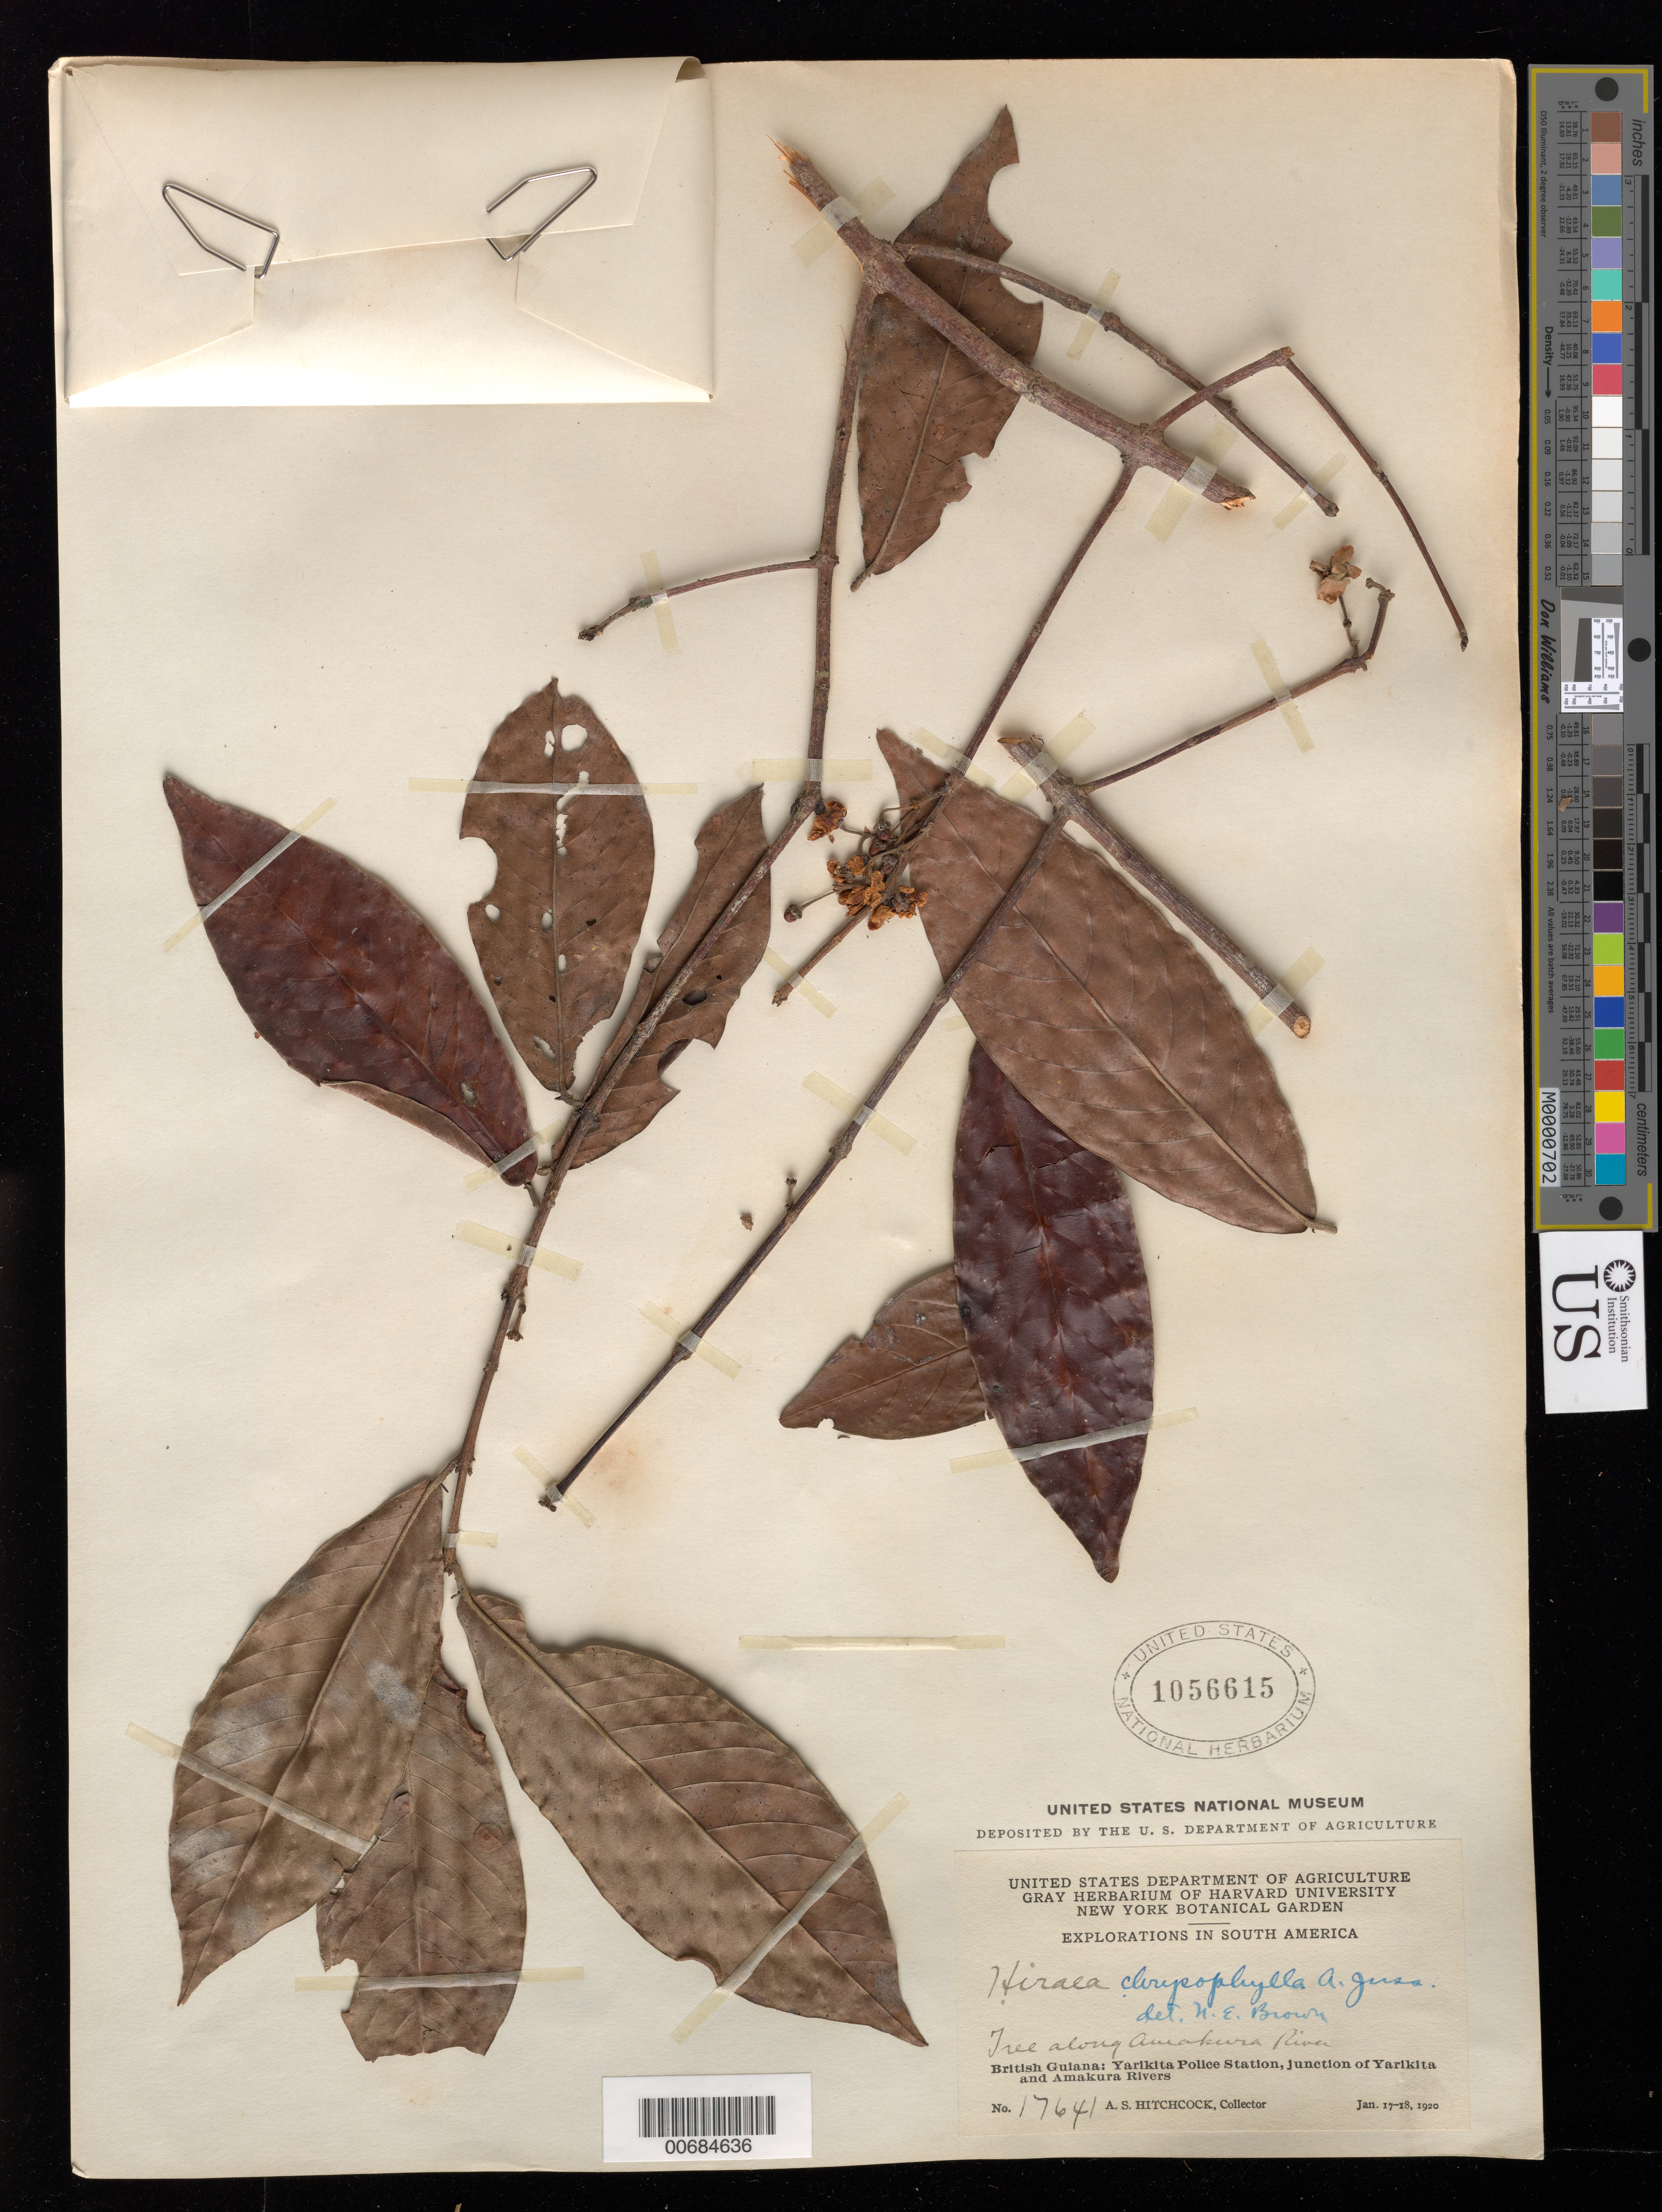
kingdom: Plantae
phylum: Tracheophyta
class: Magnoliopsida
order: Malpighiales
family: Malpighiaceae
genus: Hiraea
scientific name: Hiraea chrysophylla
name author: A. Juss.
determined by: Brown, N. E.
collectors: A. S. Hitchcock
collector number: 17641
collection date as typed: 17-Jan-20 to 18-Jan-20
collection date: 1920-01-17/1920-01-18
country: Guyana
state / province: Barima-Waini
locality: Yarikita Police Sta., junct. of Yarikita & Amakura Rivers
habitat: Along river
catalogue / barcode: US 1056615